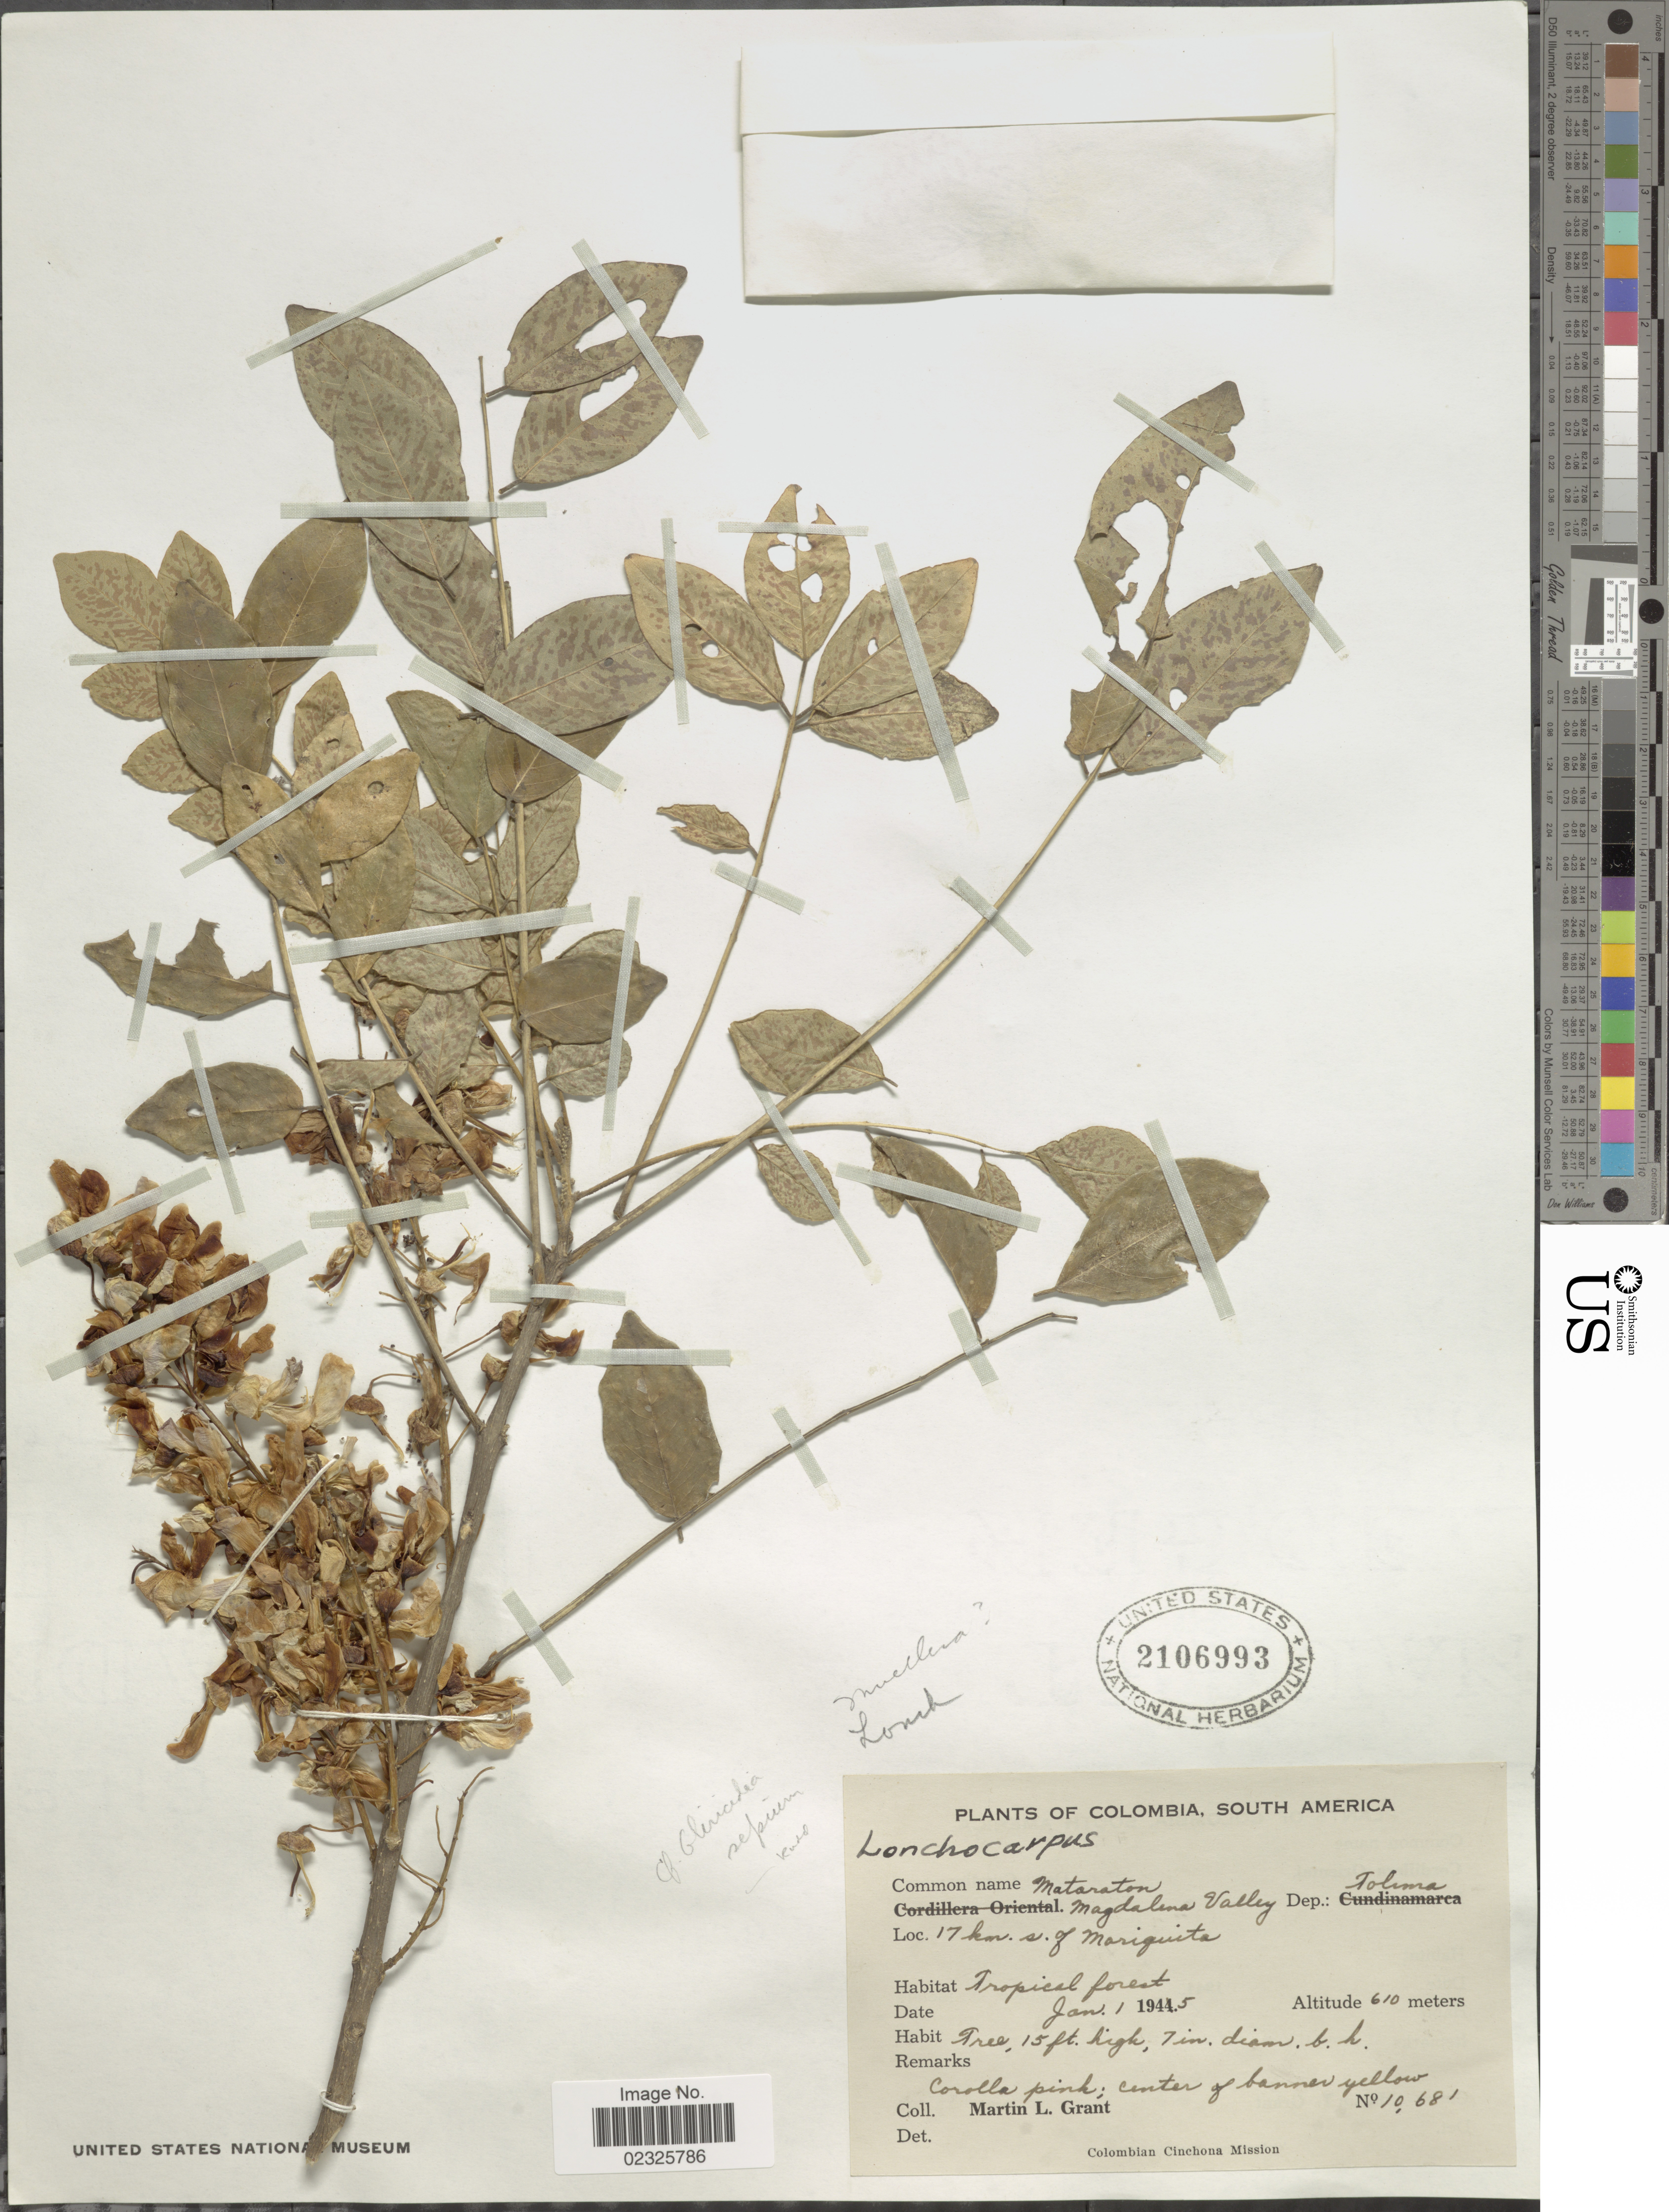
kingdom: Plantae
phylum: Tracheophyta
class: Magnoliopsida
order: Fabales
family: Fabaceae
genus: Gliricidia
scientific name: Gliricidia sepium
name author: (Jacq.) Kunth ex Walp.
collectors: M. L. Grant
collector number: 10681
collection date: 1945-01-01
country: Colombia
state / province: Tolima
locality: Dep.: Tolima, 17 km. s. of Mariguita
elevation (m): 610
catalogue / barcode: US 2106993